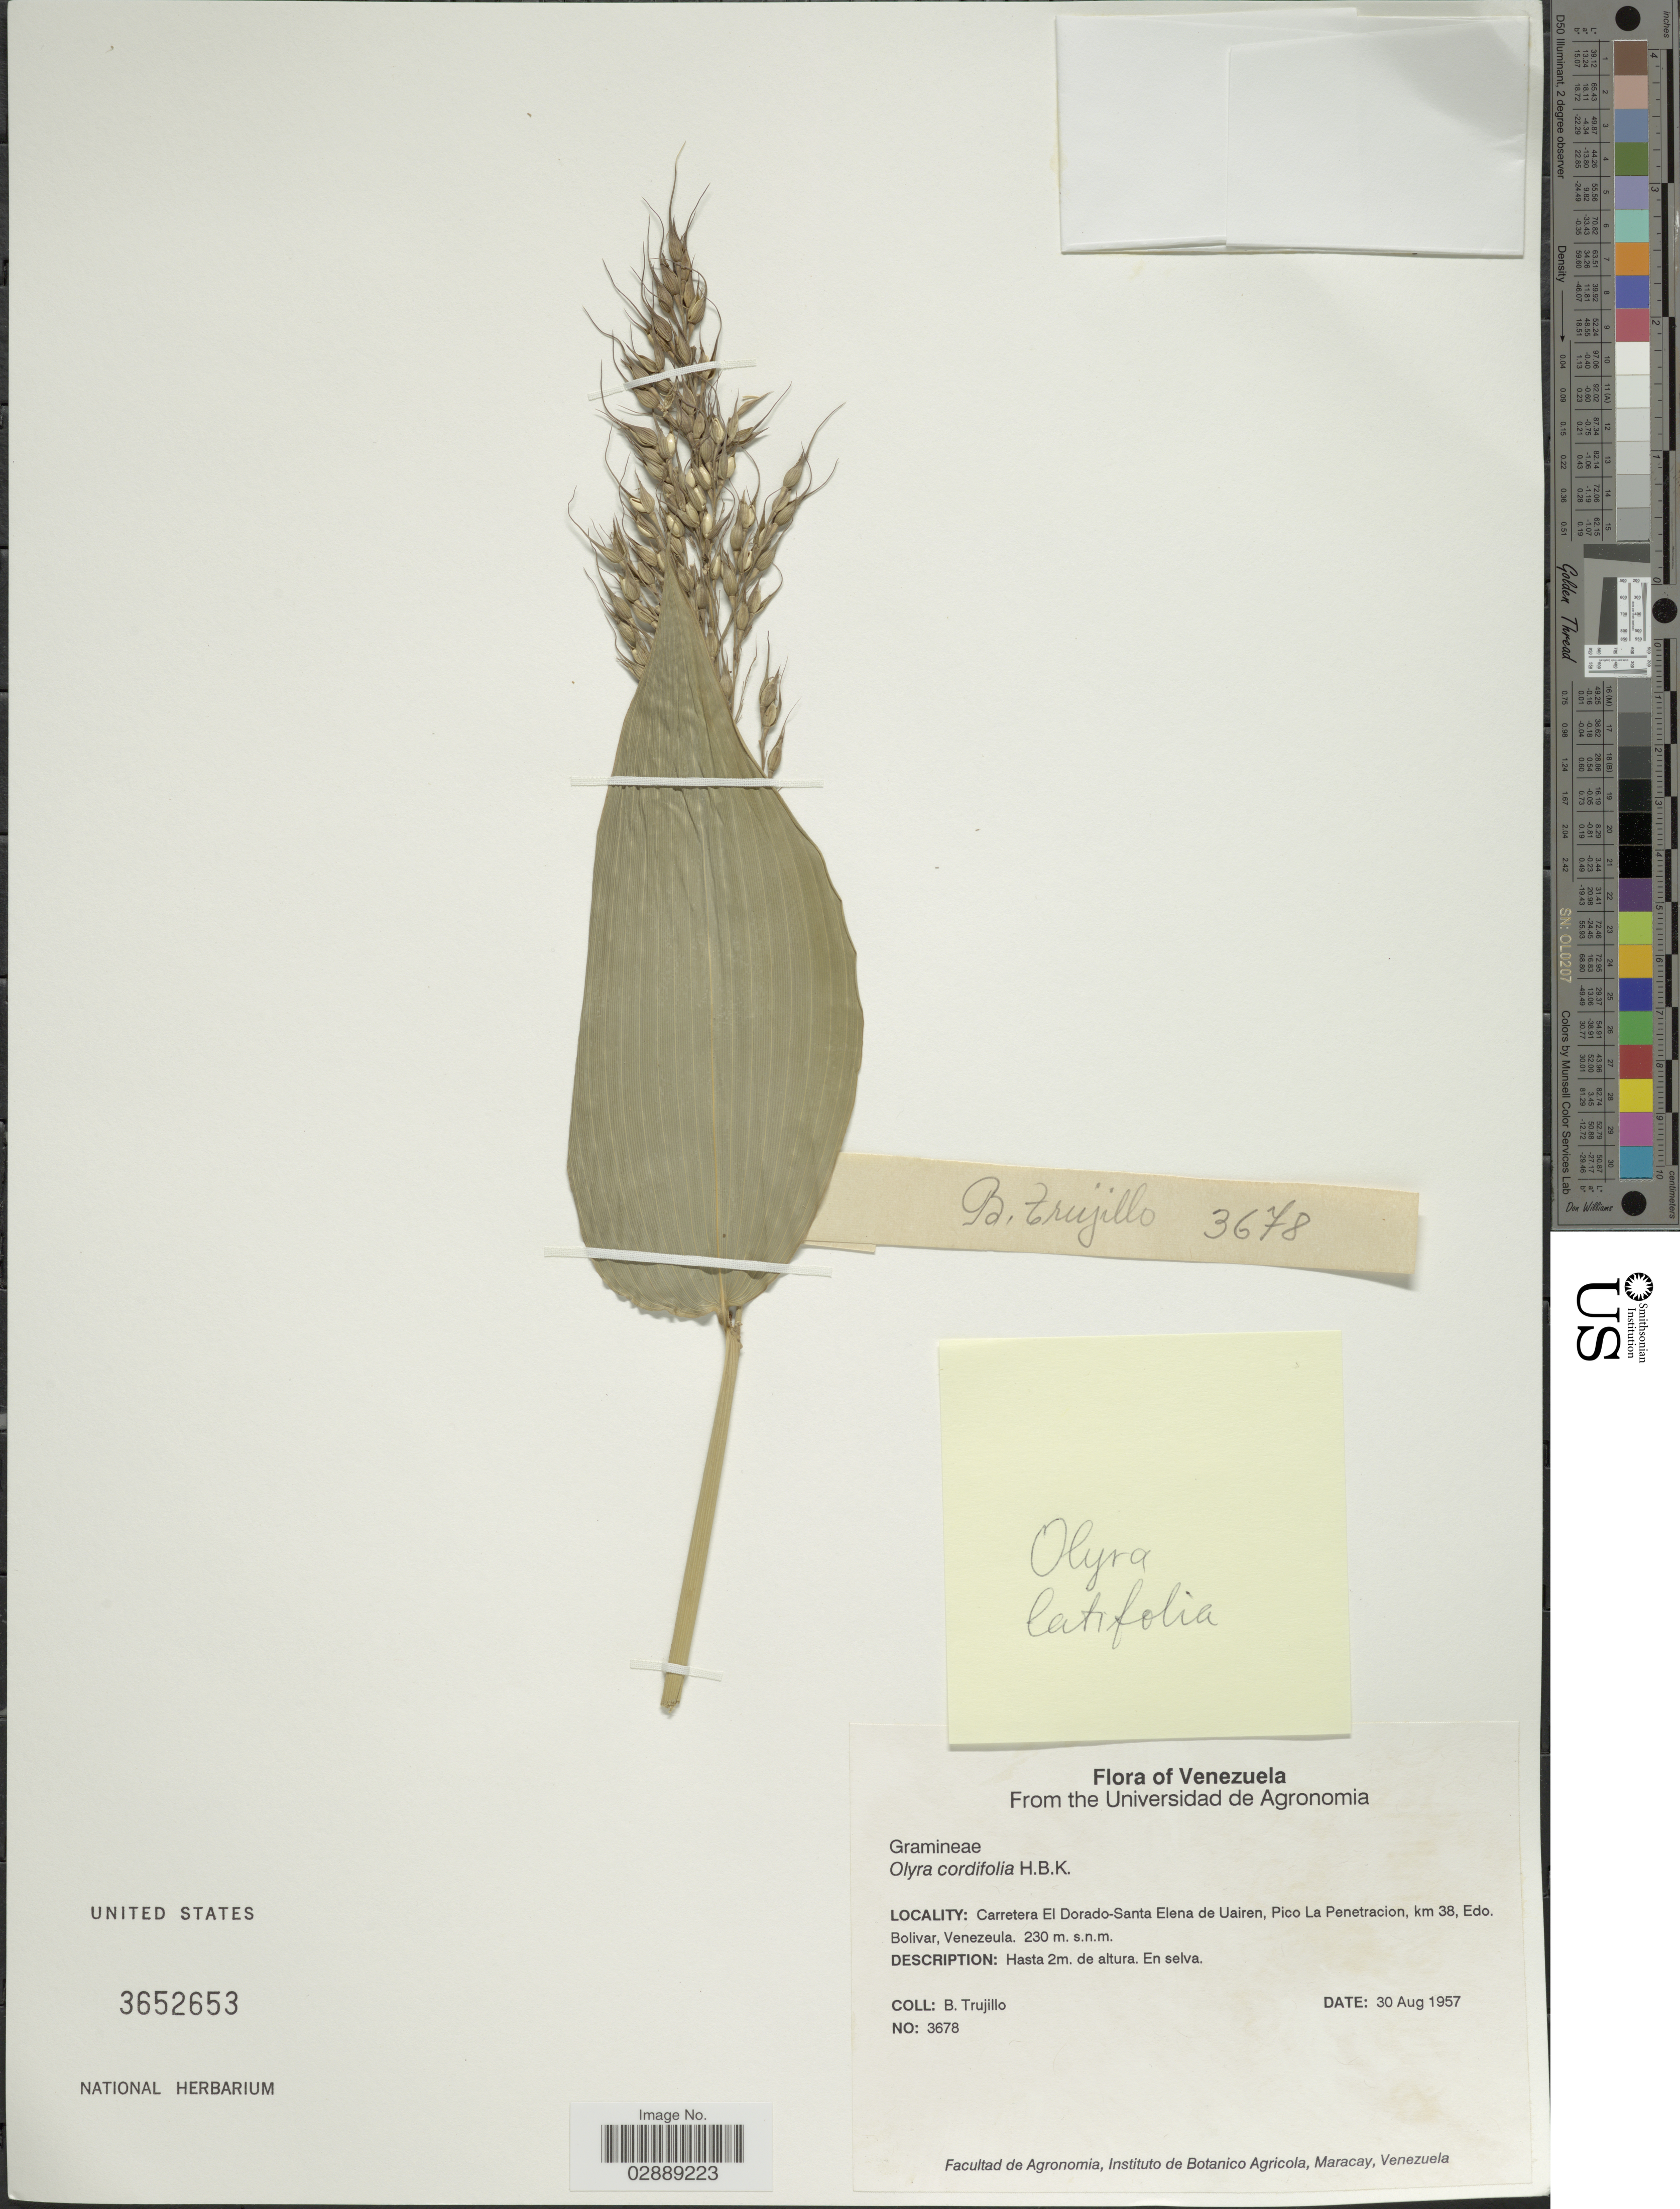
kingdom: Plantae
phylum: Tracheophyta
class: Liliopsida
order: Poales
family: Poaceae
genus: Olyra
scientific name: Olyra latifolia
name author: L.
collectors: B. Trujillo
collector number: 3678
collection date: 1957-08-30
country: Venezuela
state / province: Bolivar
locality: Carretera El Dorado-Santa Elena de Uairen, Pico La Penetracion, km 38.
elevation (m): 230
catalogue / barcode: US 3652653